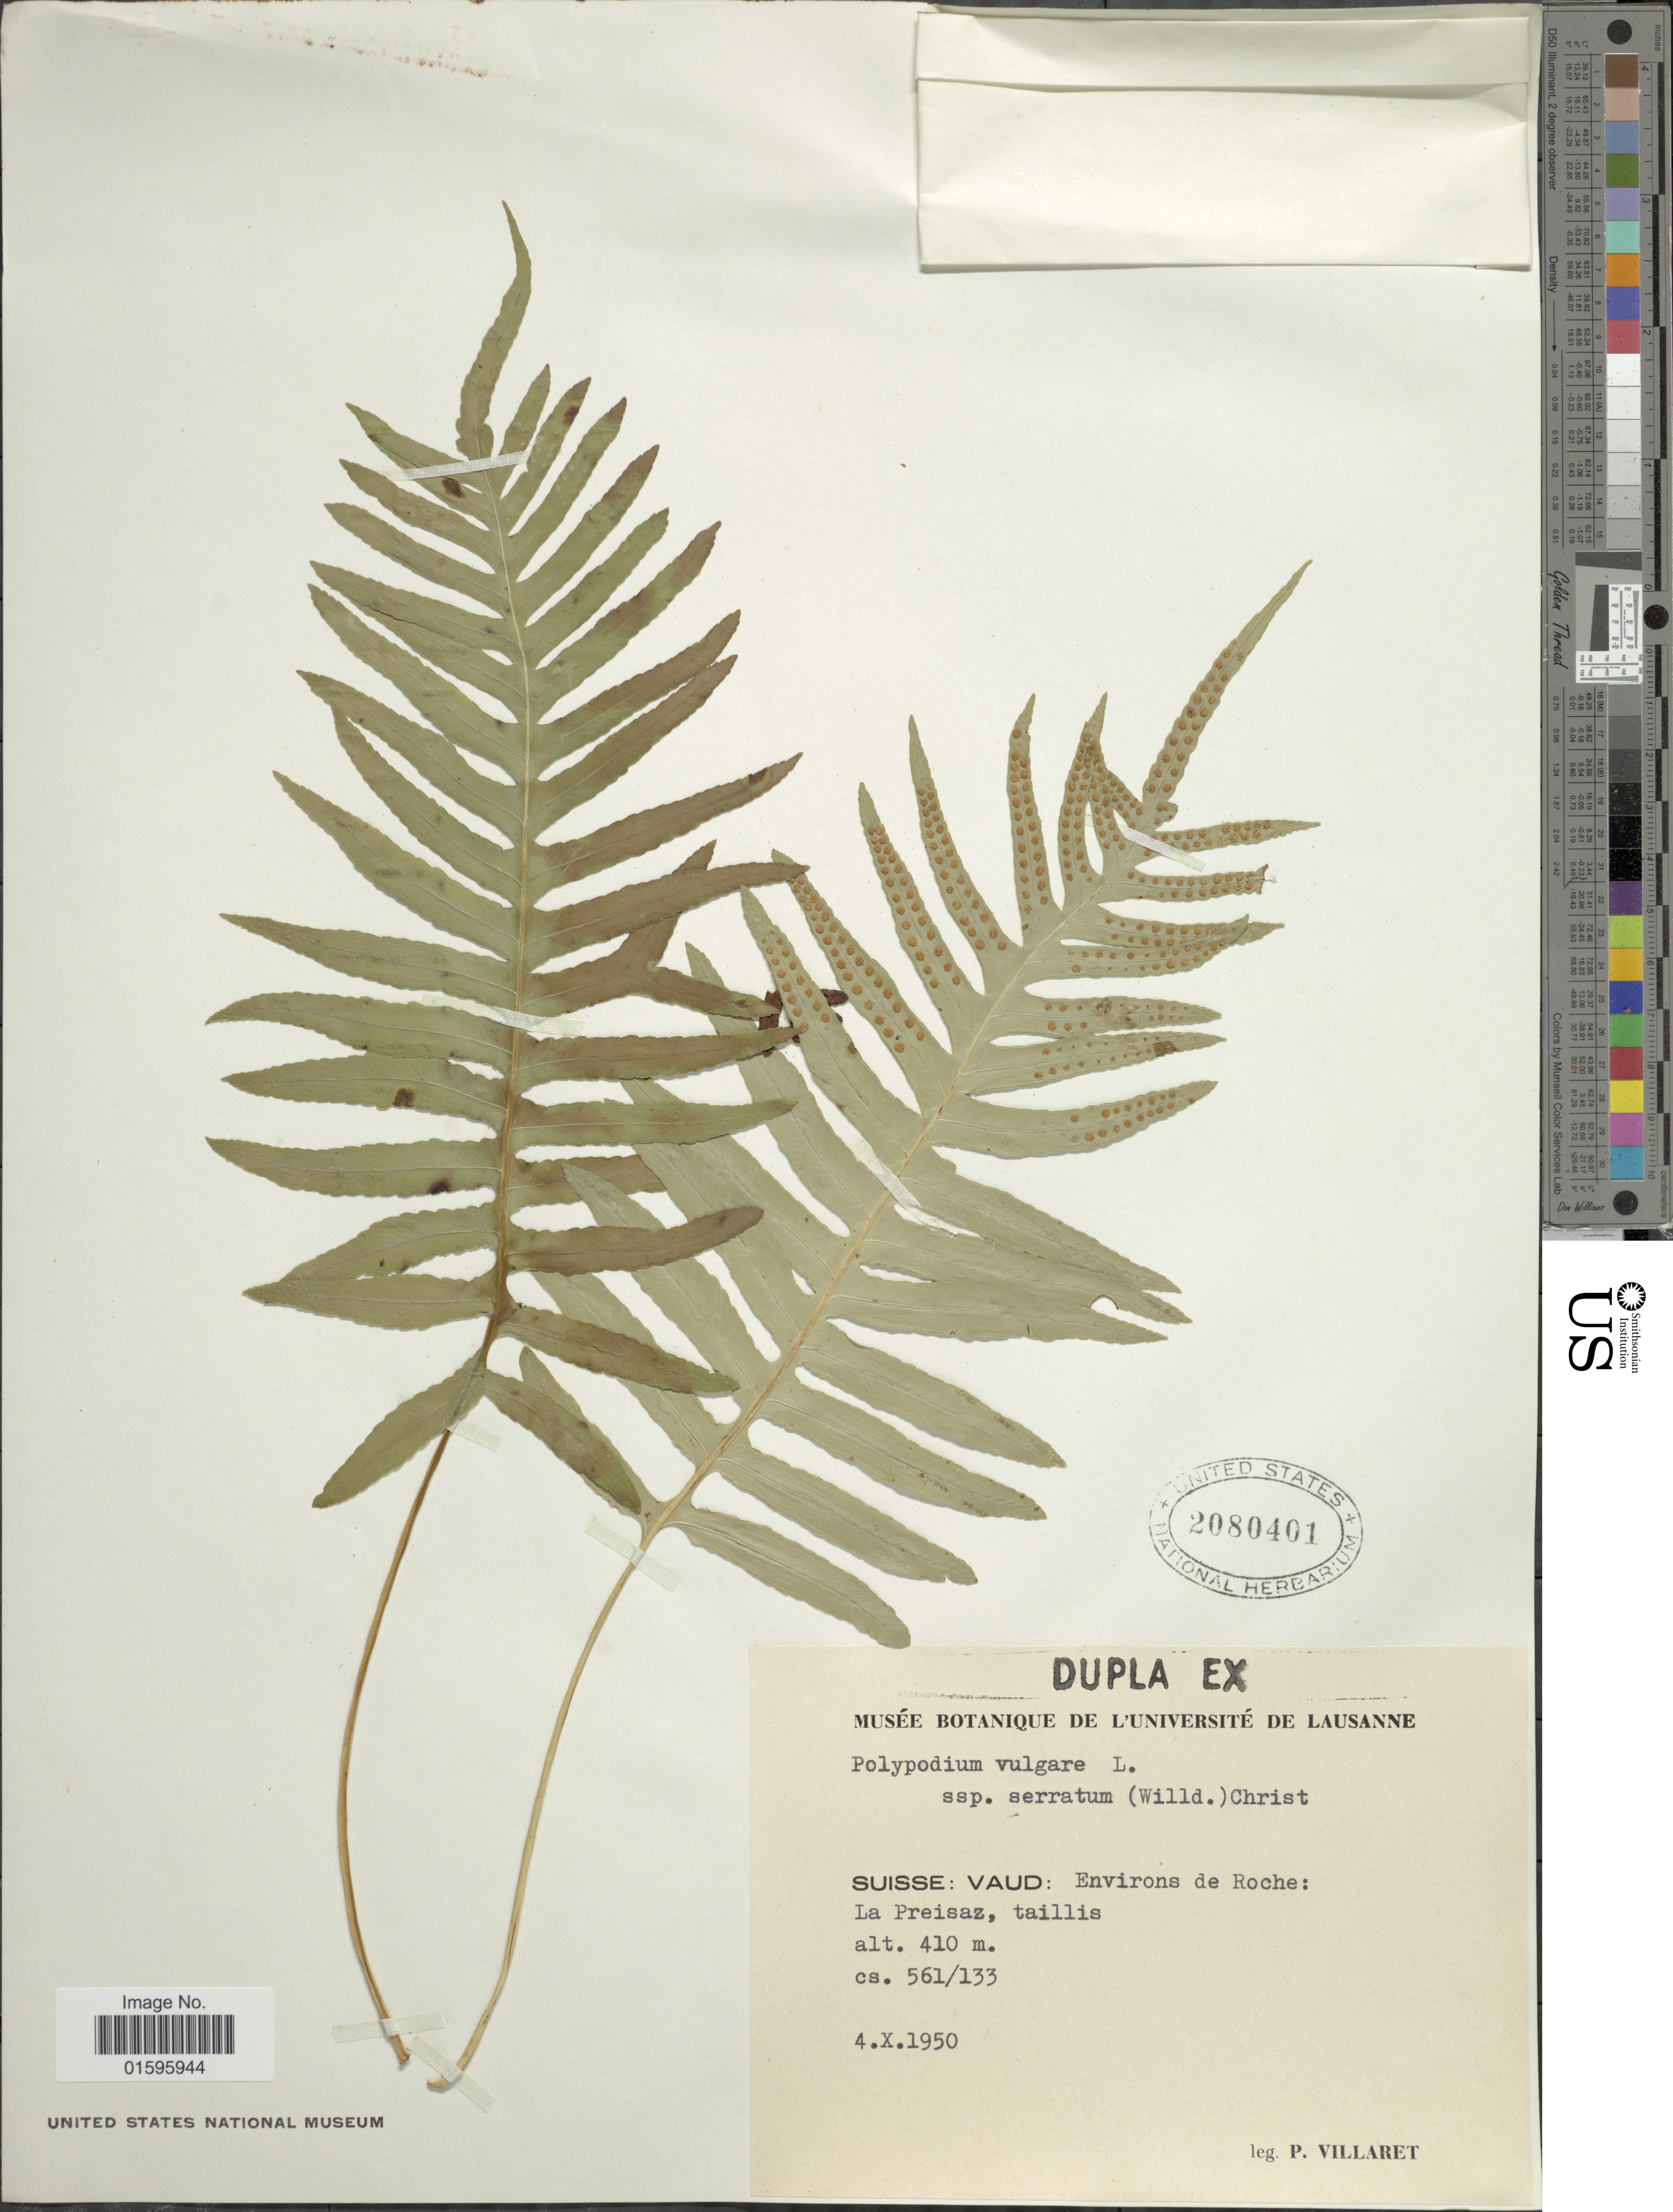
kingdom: Plantae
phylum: Tracheophyta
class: Polypodiopsida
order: Polypodiales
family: Polypodiaceae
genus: Polypodium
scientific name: Polypodium australe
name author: Fée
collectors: P. Villaret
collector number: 561/133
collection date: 1950-10-04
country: Switzerland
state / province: Vaud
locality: Suisse, Vaud: environs de Roche, La Preisaz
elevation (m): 410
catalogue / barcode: US 2080401